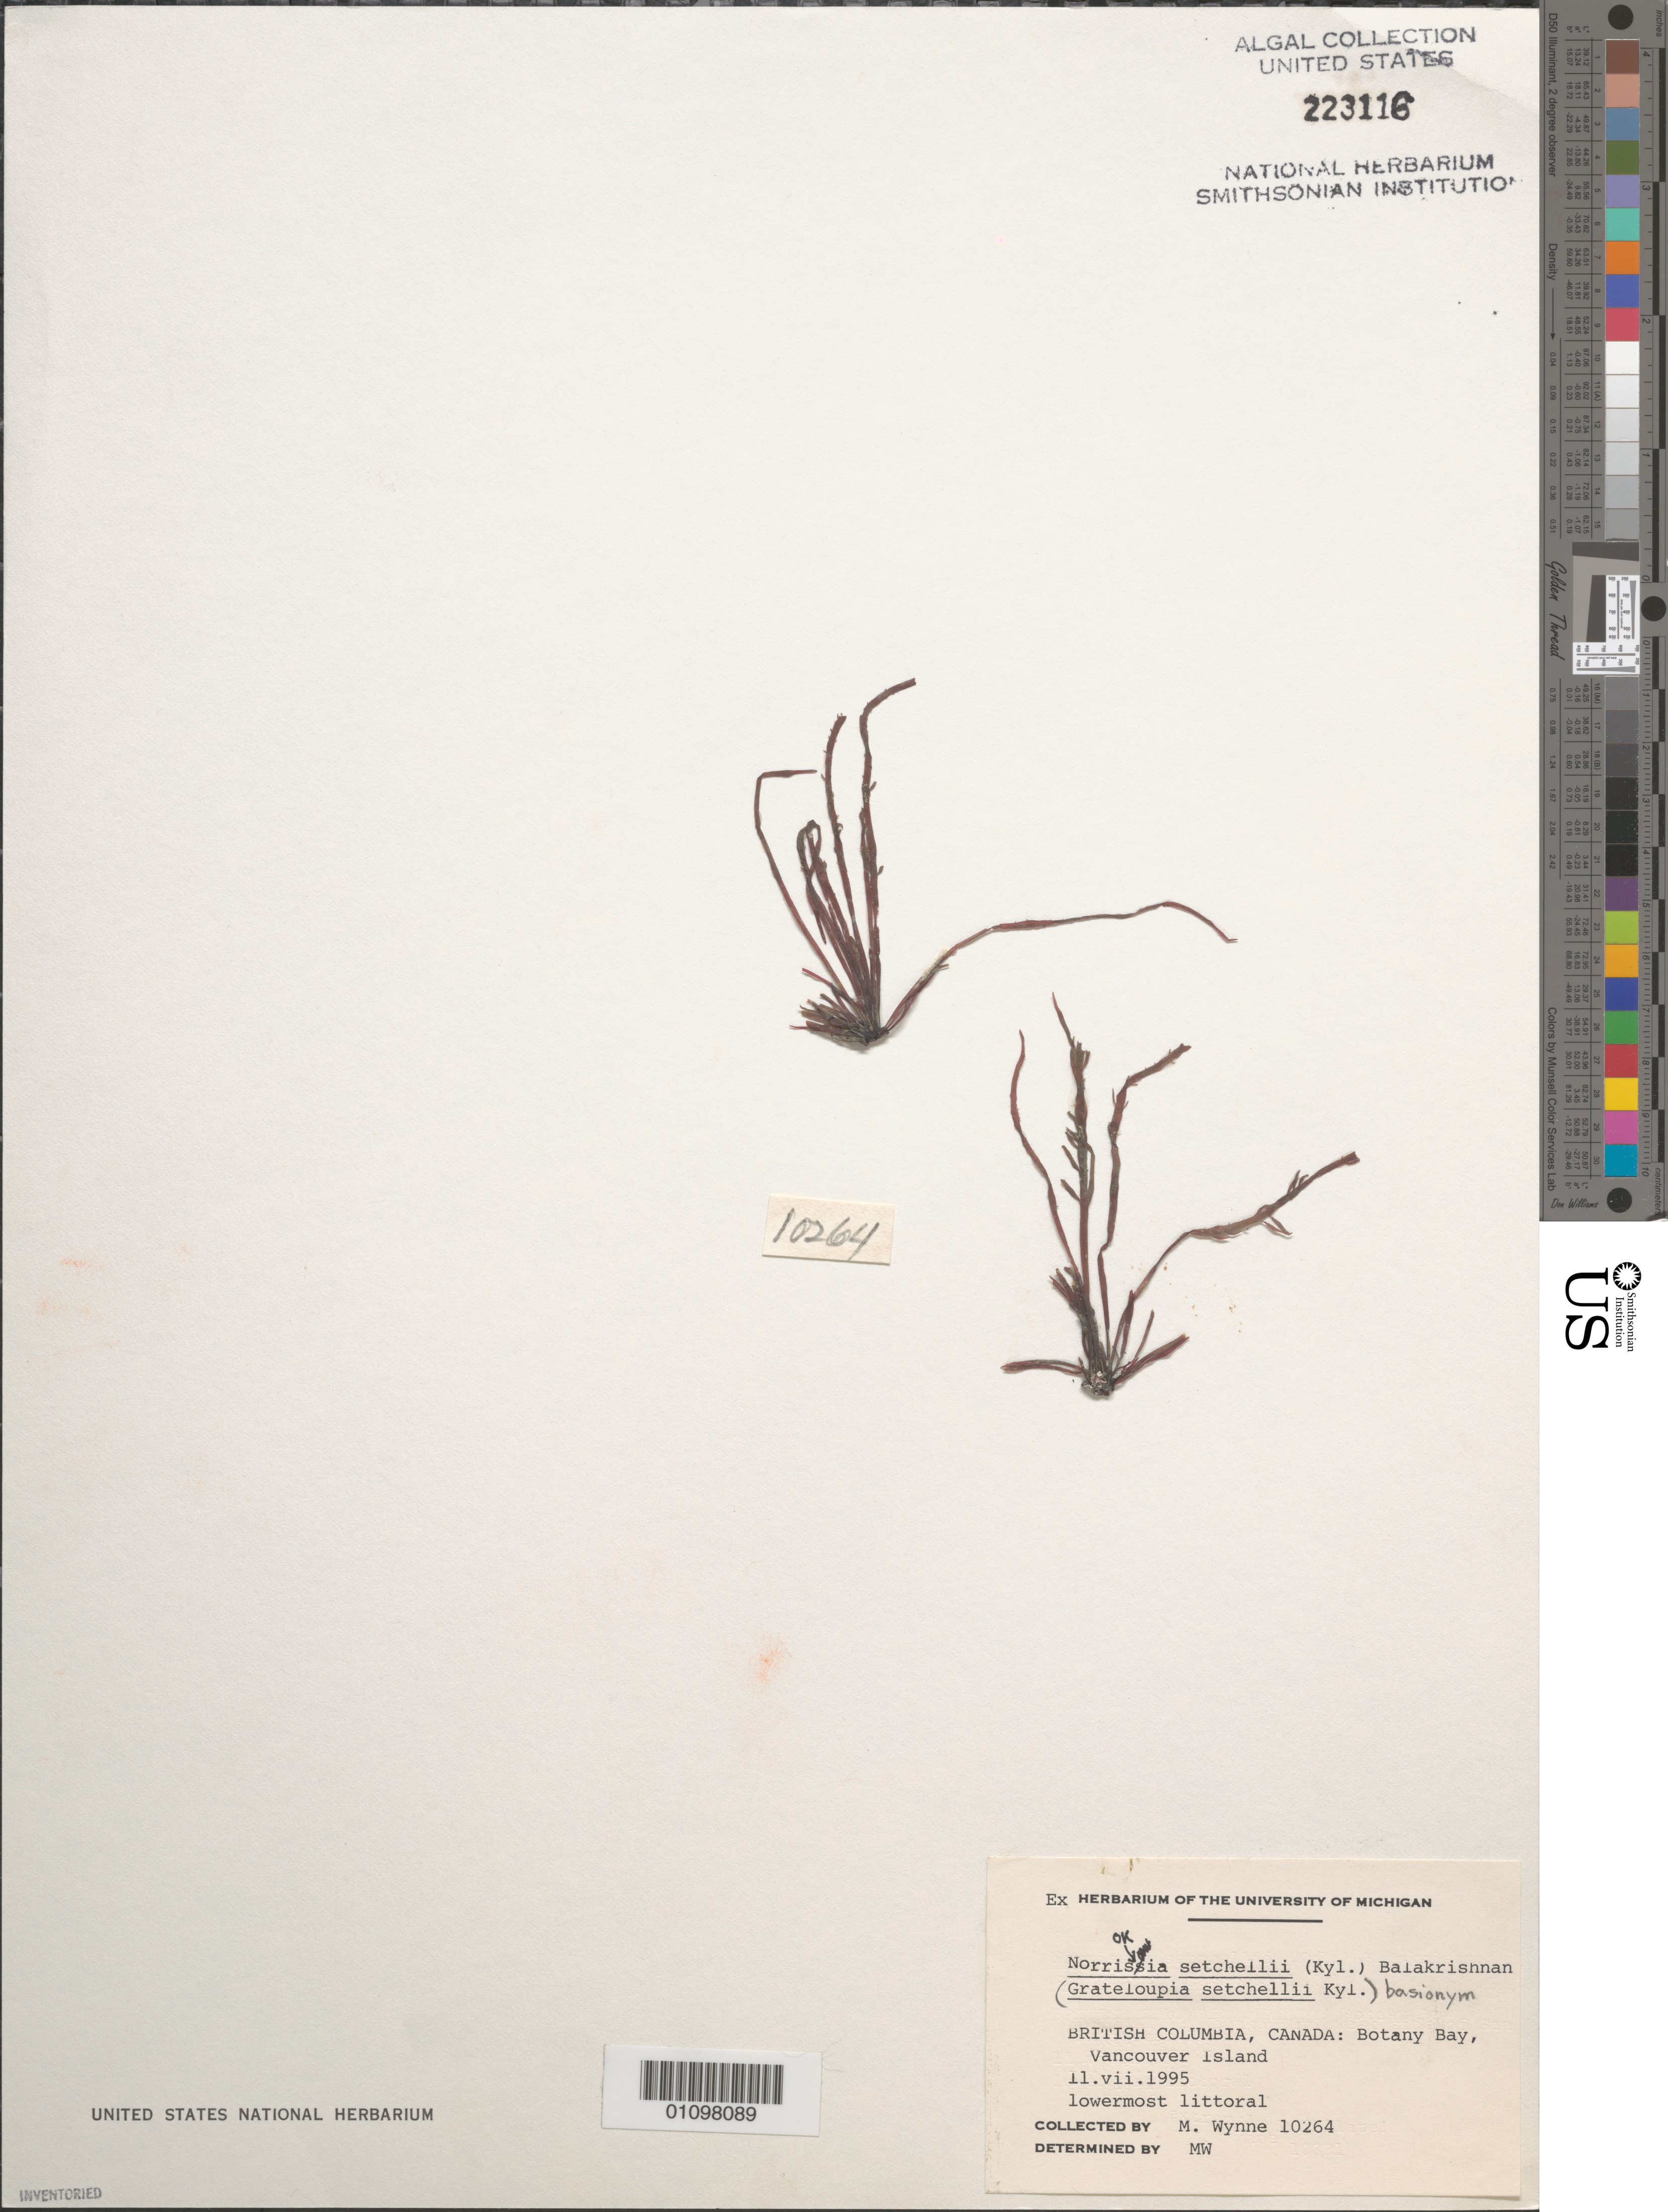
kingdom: Plantae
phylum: Rhodophyta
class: Florideophyceae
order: Halymeniales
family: Halymeniaceae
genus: Norrissia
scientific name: Norrissia setchellii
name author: (Kylin) M.S. Balakrishnan in Desikachary & Raja Rao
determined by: Wynne, M. J.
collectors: M.J. Wynne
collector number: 10264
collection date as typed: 11 Jul 1995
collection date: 1995-07-11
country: Canada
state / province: British Columbia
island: Vancouver Island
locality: Botany Bay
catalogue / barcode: US 223116